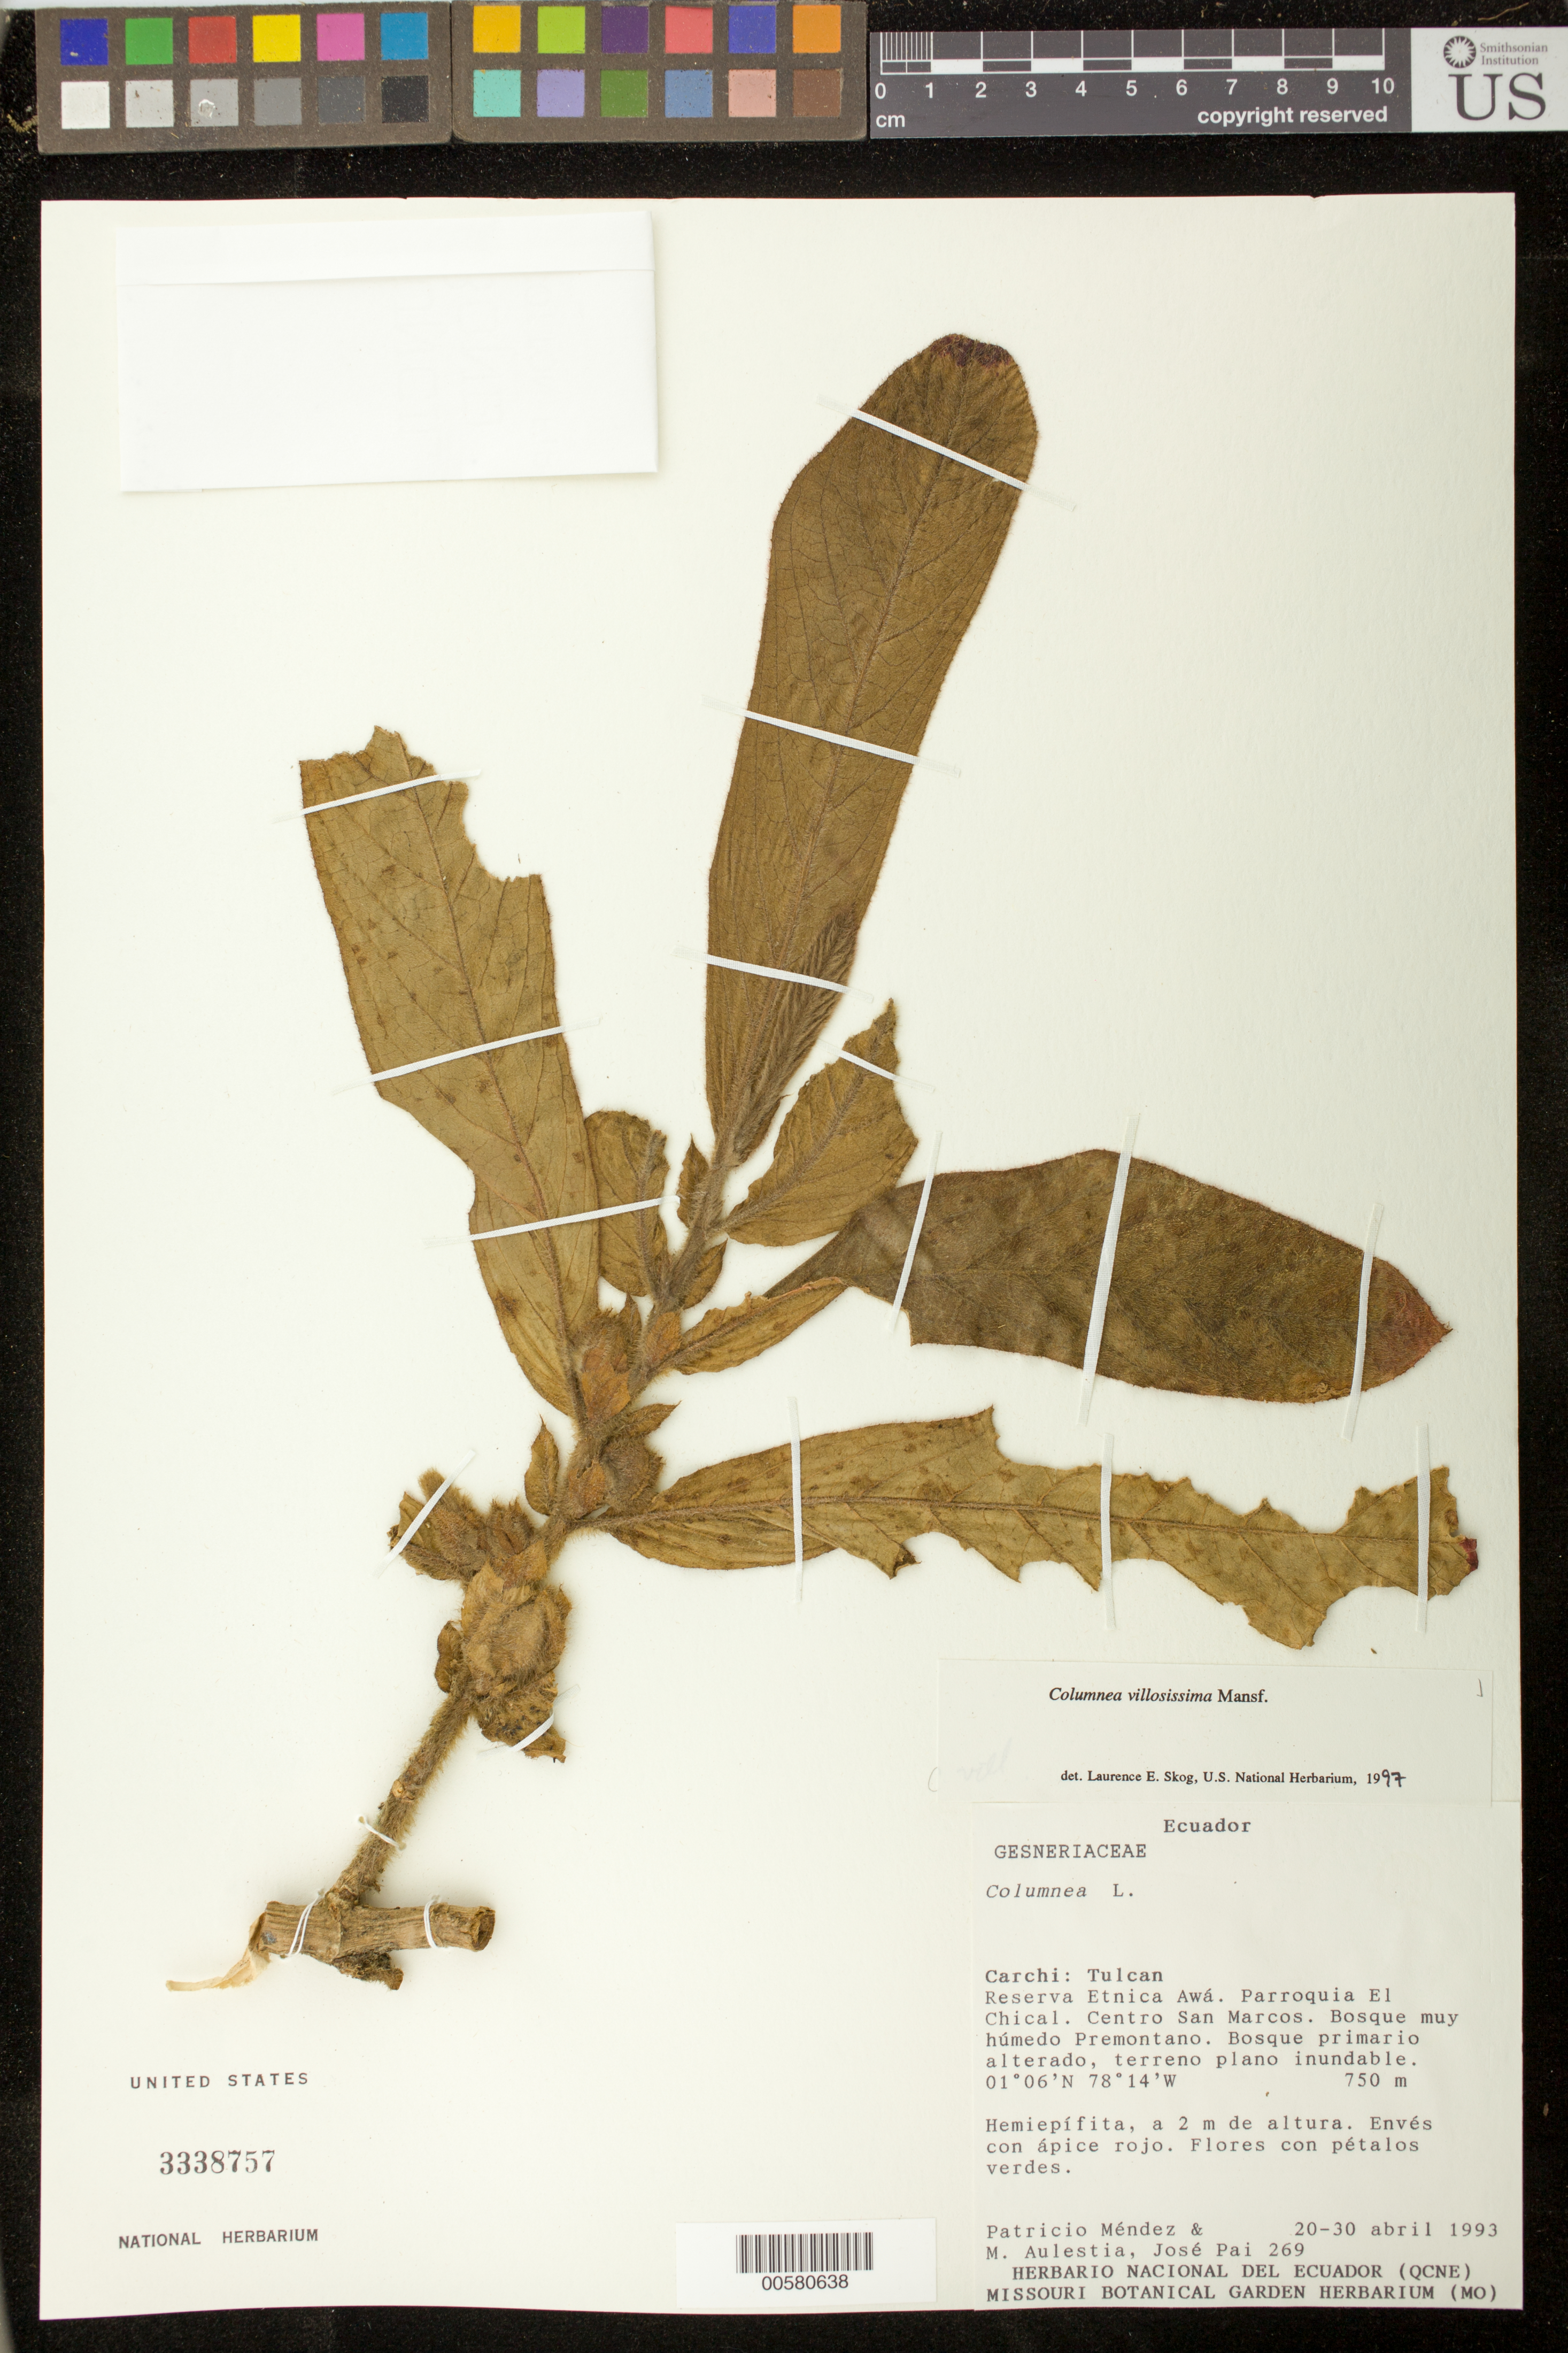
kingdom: Plantae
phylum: Tracheophyta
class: Magnoliopsida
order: Lamiales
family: Gesneriaceae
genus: Columnea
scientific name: Columnea villosissima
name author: Mansf.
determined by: Skog, Laurence E.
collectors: P. Méndez, M. Aulestia & J. Pai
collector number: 269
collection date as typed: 20-30 Apr 1993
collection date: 1993-04-20/1993-04-30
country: Ecuador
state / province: Carchi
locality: Tulcan: Reserva Etnica Awá, Parroquia El Chical, Centro San Marcos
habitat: Bosque muy húmedo premontano, bosque primario alterado, terreno plano inundable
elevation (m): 750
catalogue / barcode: US 3338757